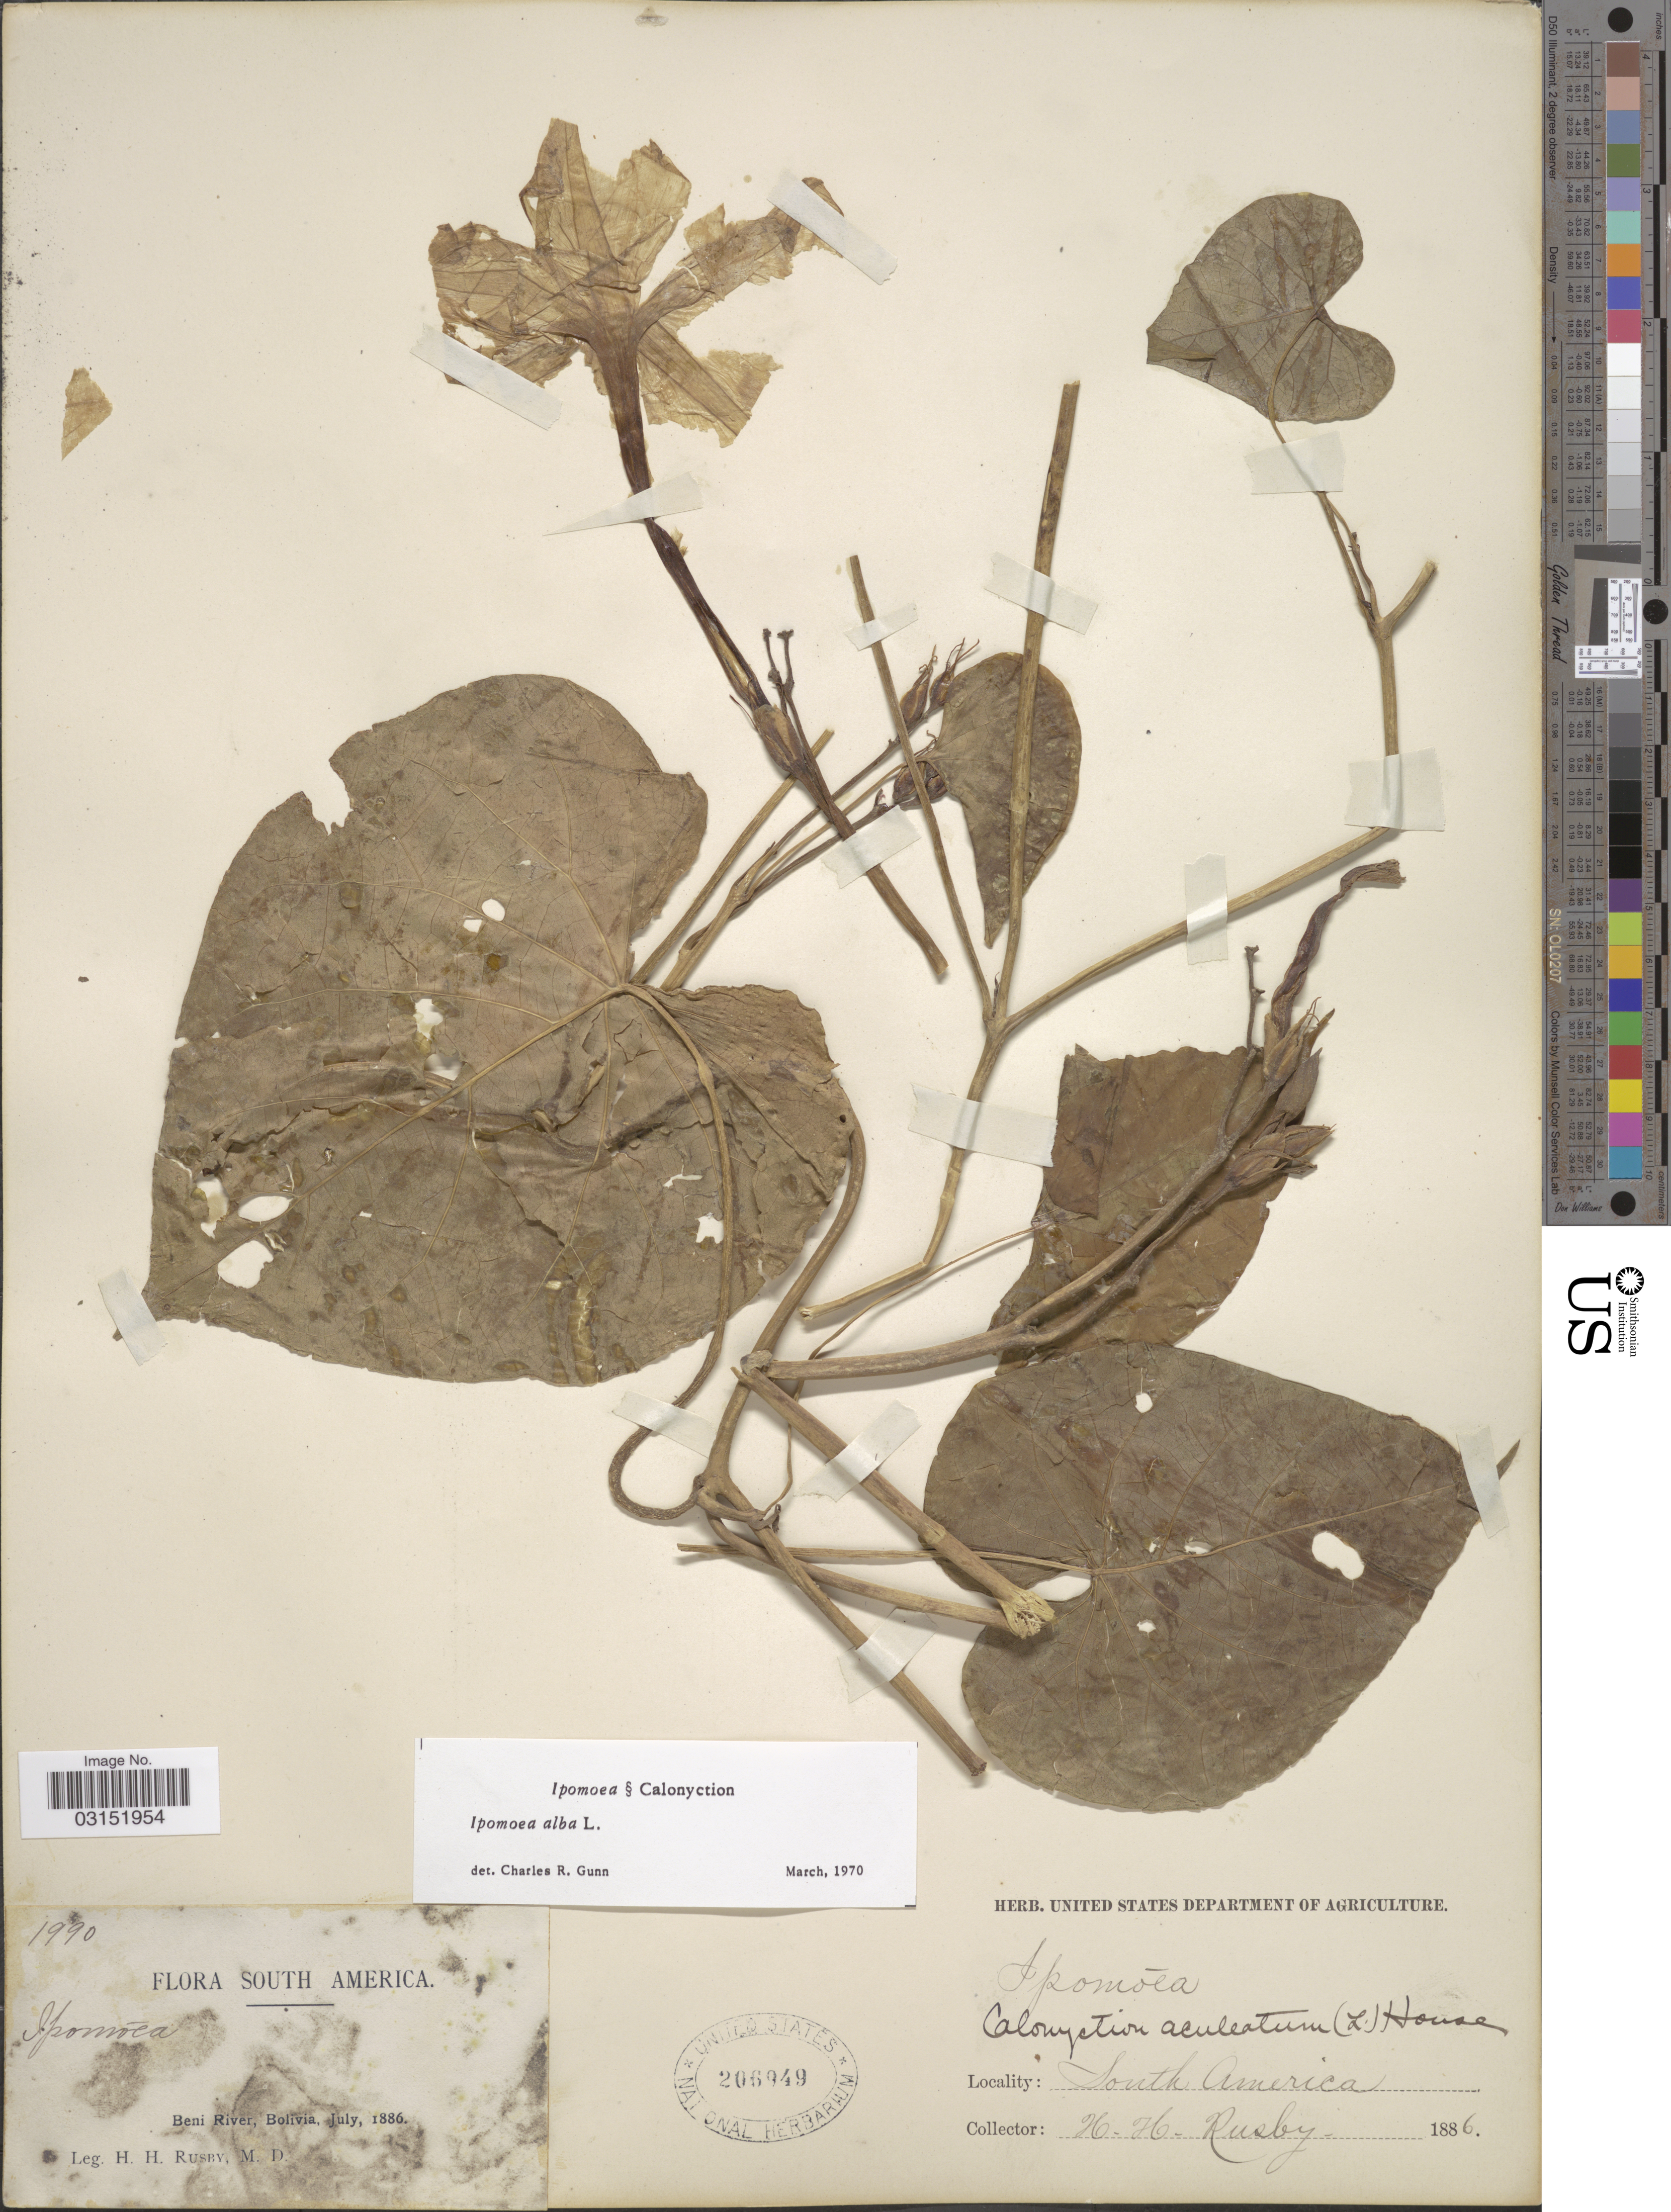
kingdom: Plantae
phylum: Tracheophyta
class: Magnoliopsida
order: Solanales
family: Convolvulaceae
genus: Ipomoea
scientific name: Ipomoea alba L.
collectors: H. H. Rusby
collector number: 1990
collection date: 1886-07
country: Bolivia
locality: Beni River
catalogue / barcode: US 206949